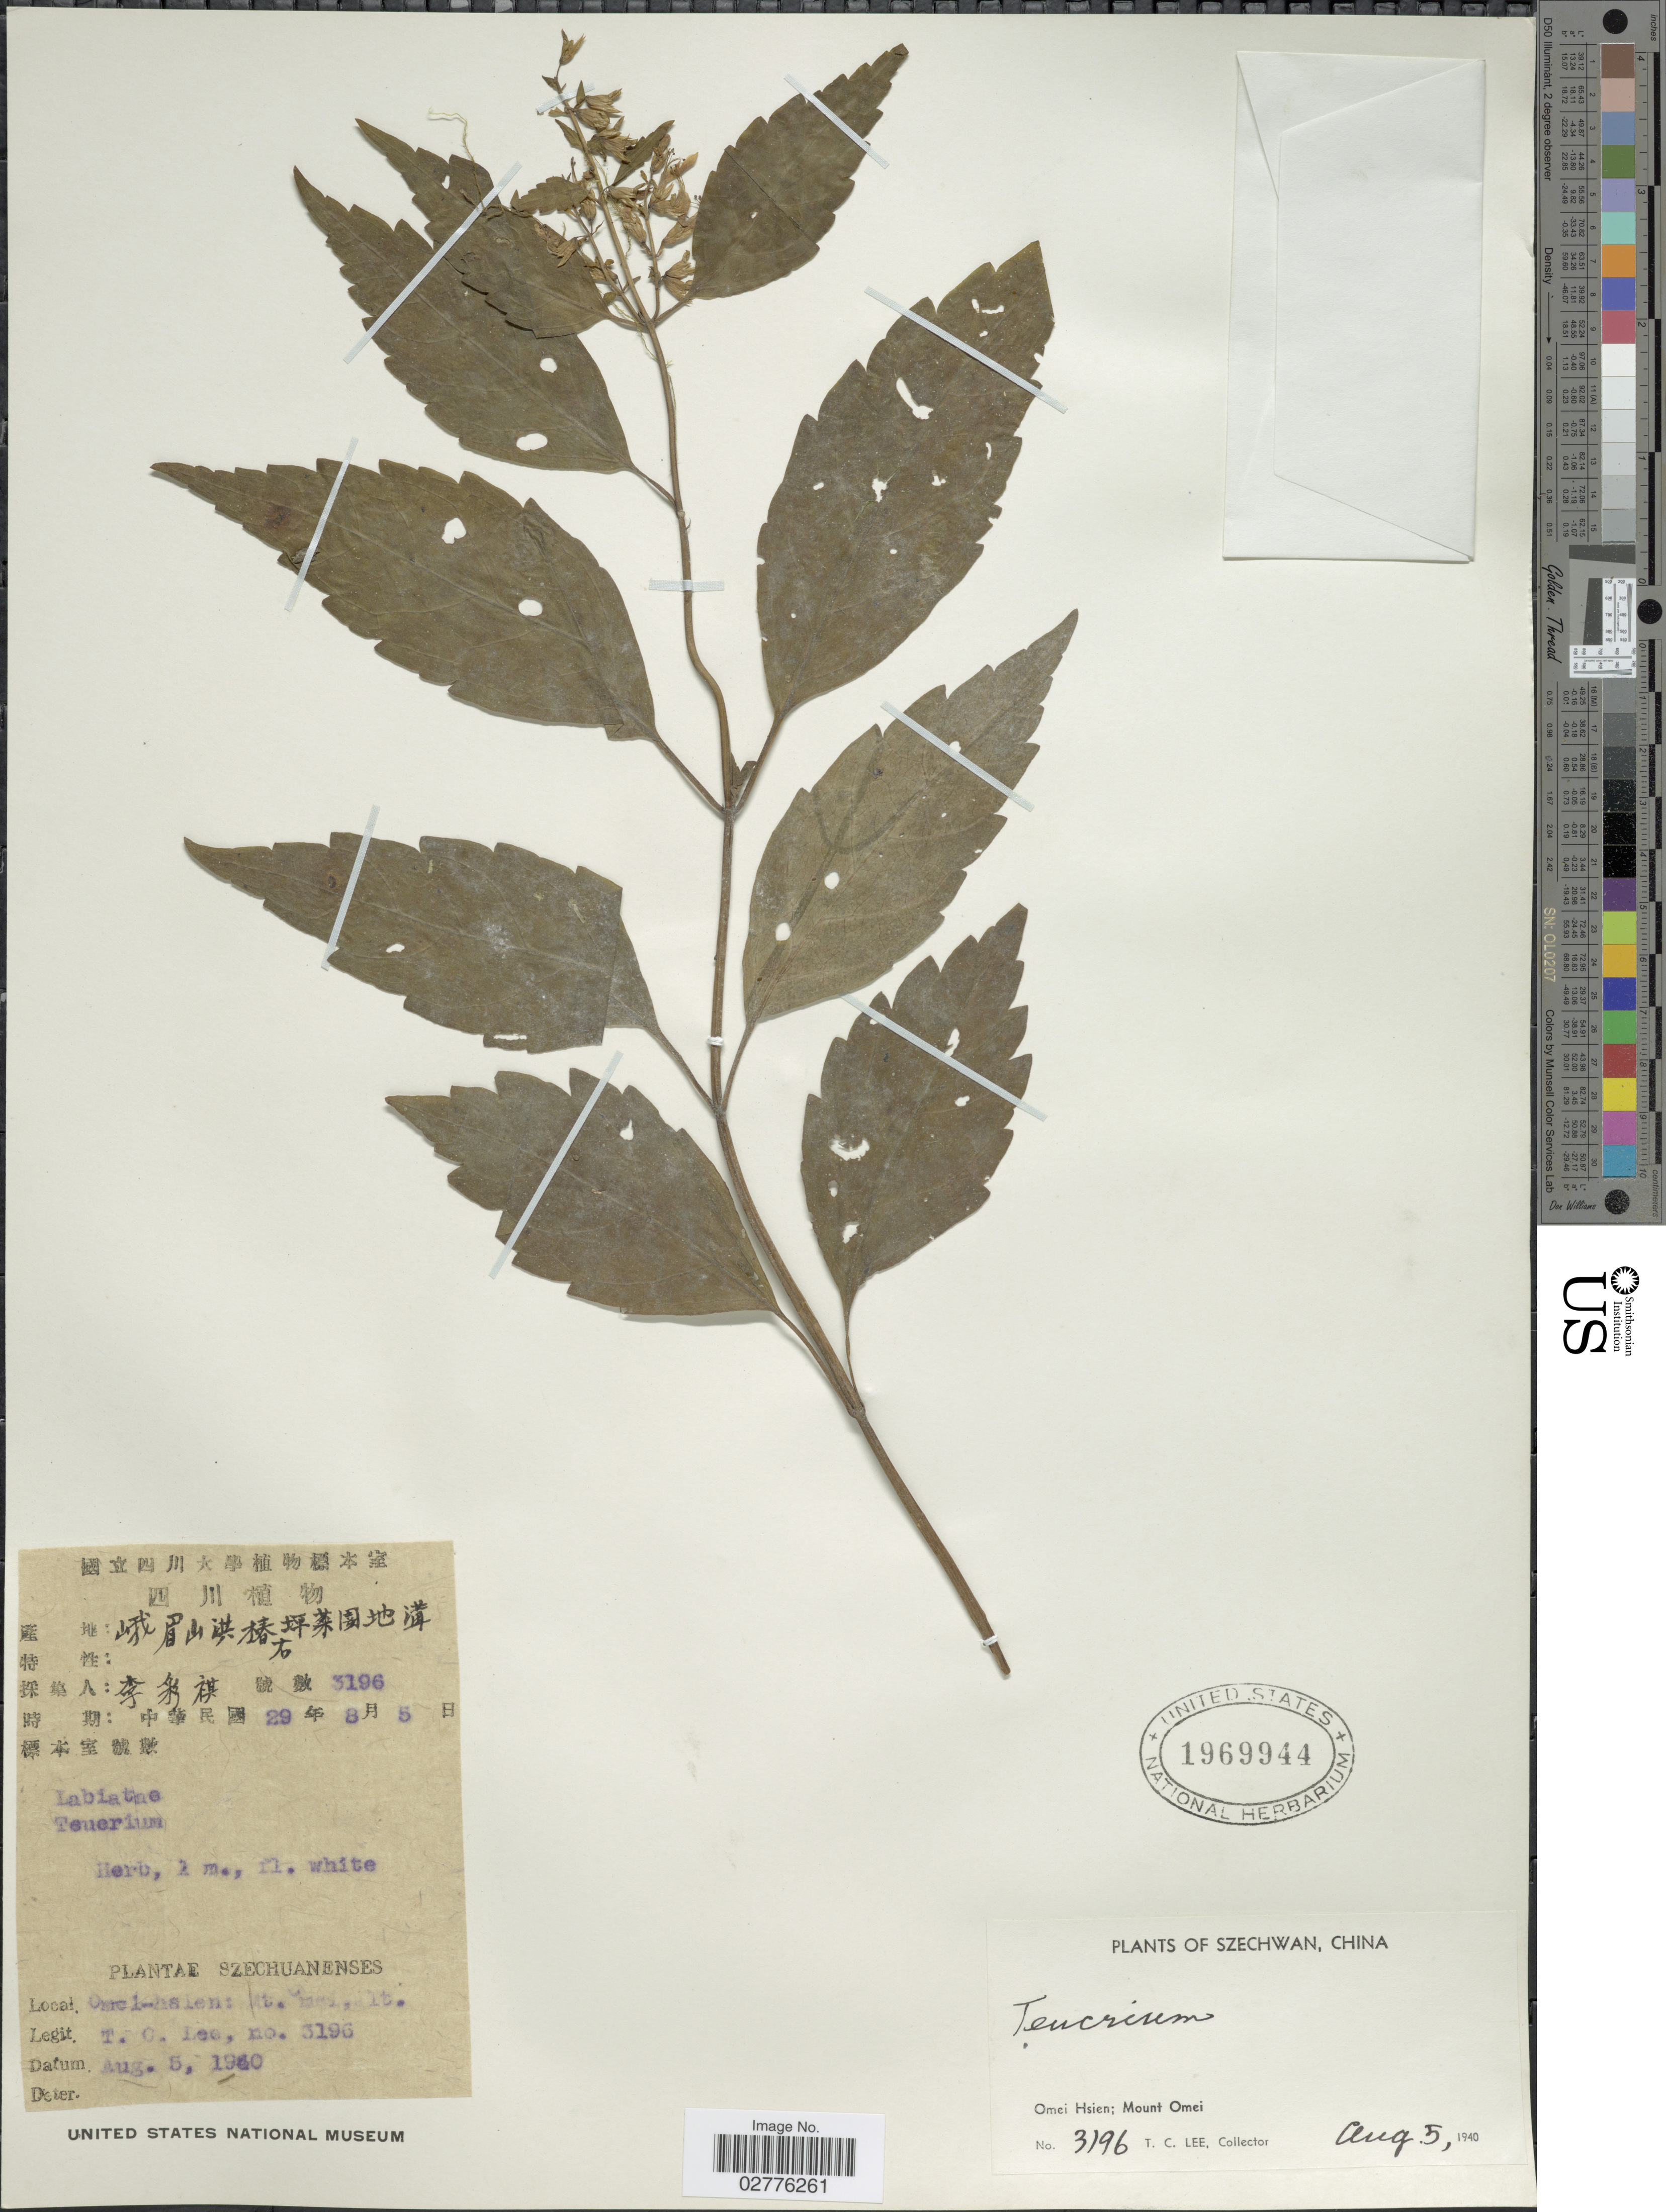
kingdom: Plantae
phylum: Tracheophyta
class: Magnoliopsida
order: Lamiales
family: Lamiaceae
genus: Teucrium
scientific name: Teucrium sp.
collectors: T. Lee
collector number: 3196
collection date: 1940-08-05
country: China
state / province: Sichuan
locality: Szechwan, Omei Hsien; Mount Omei.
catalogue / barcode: US 1969944